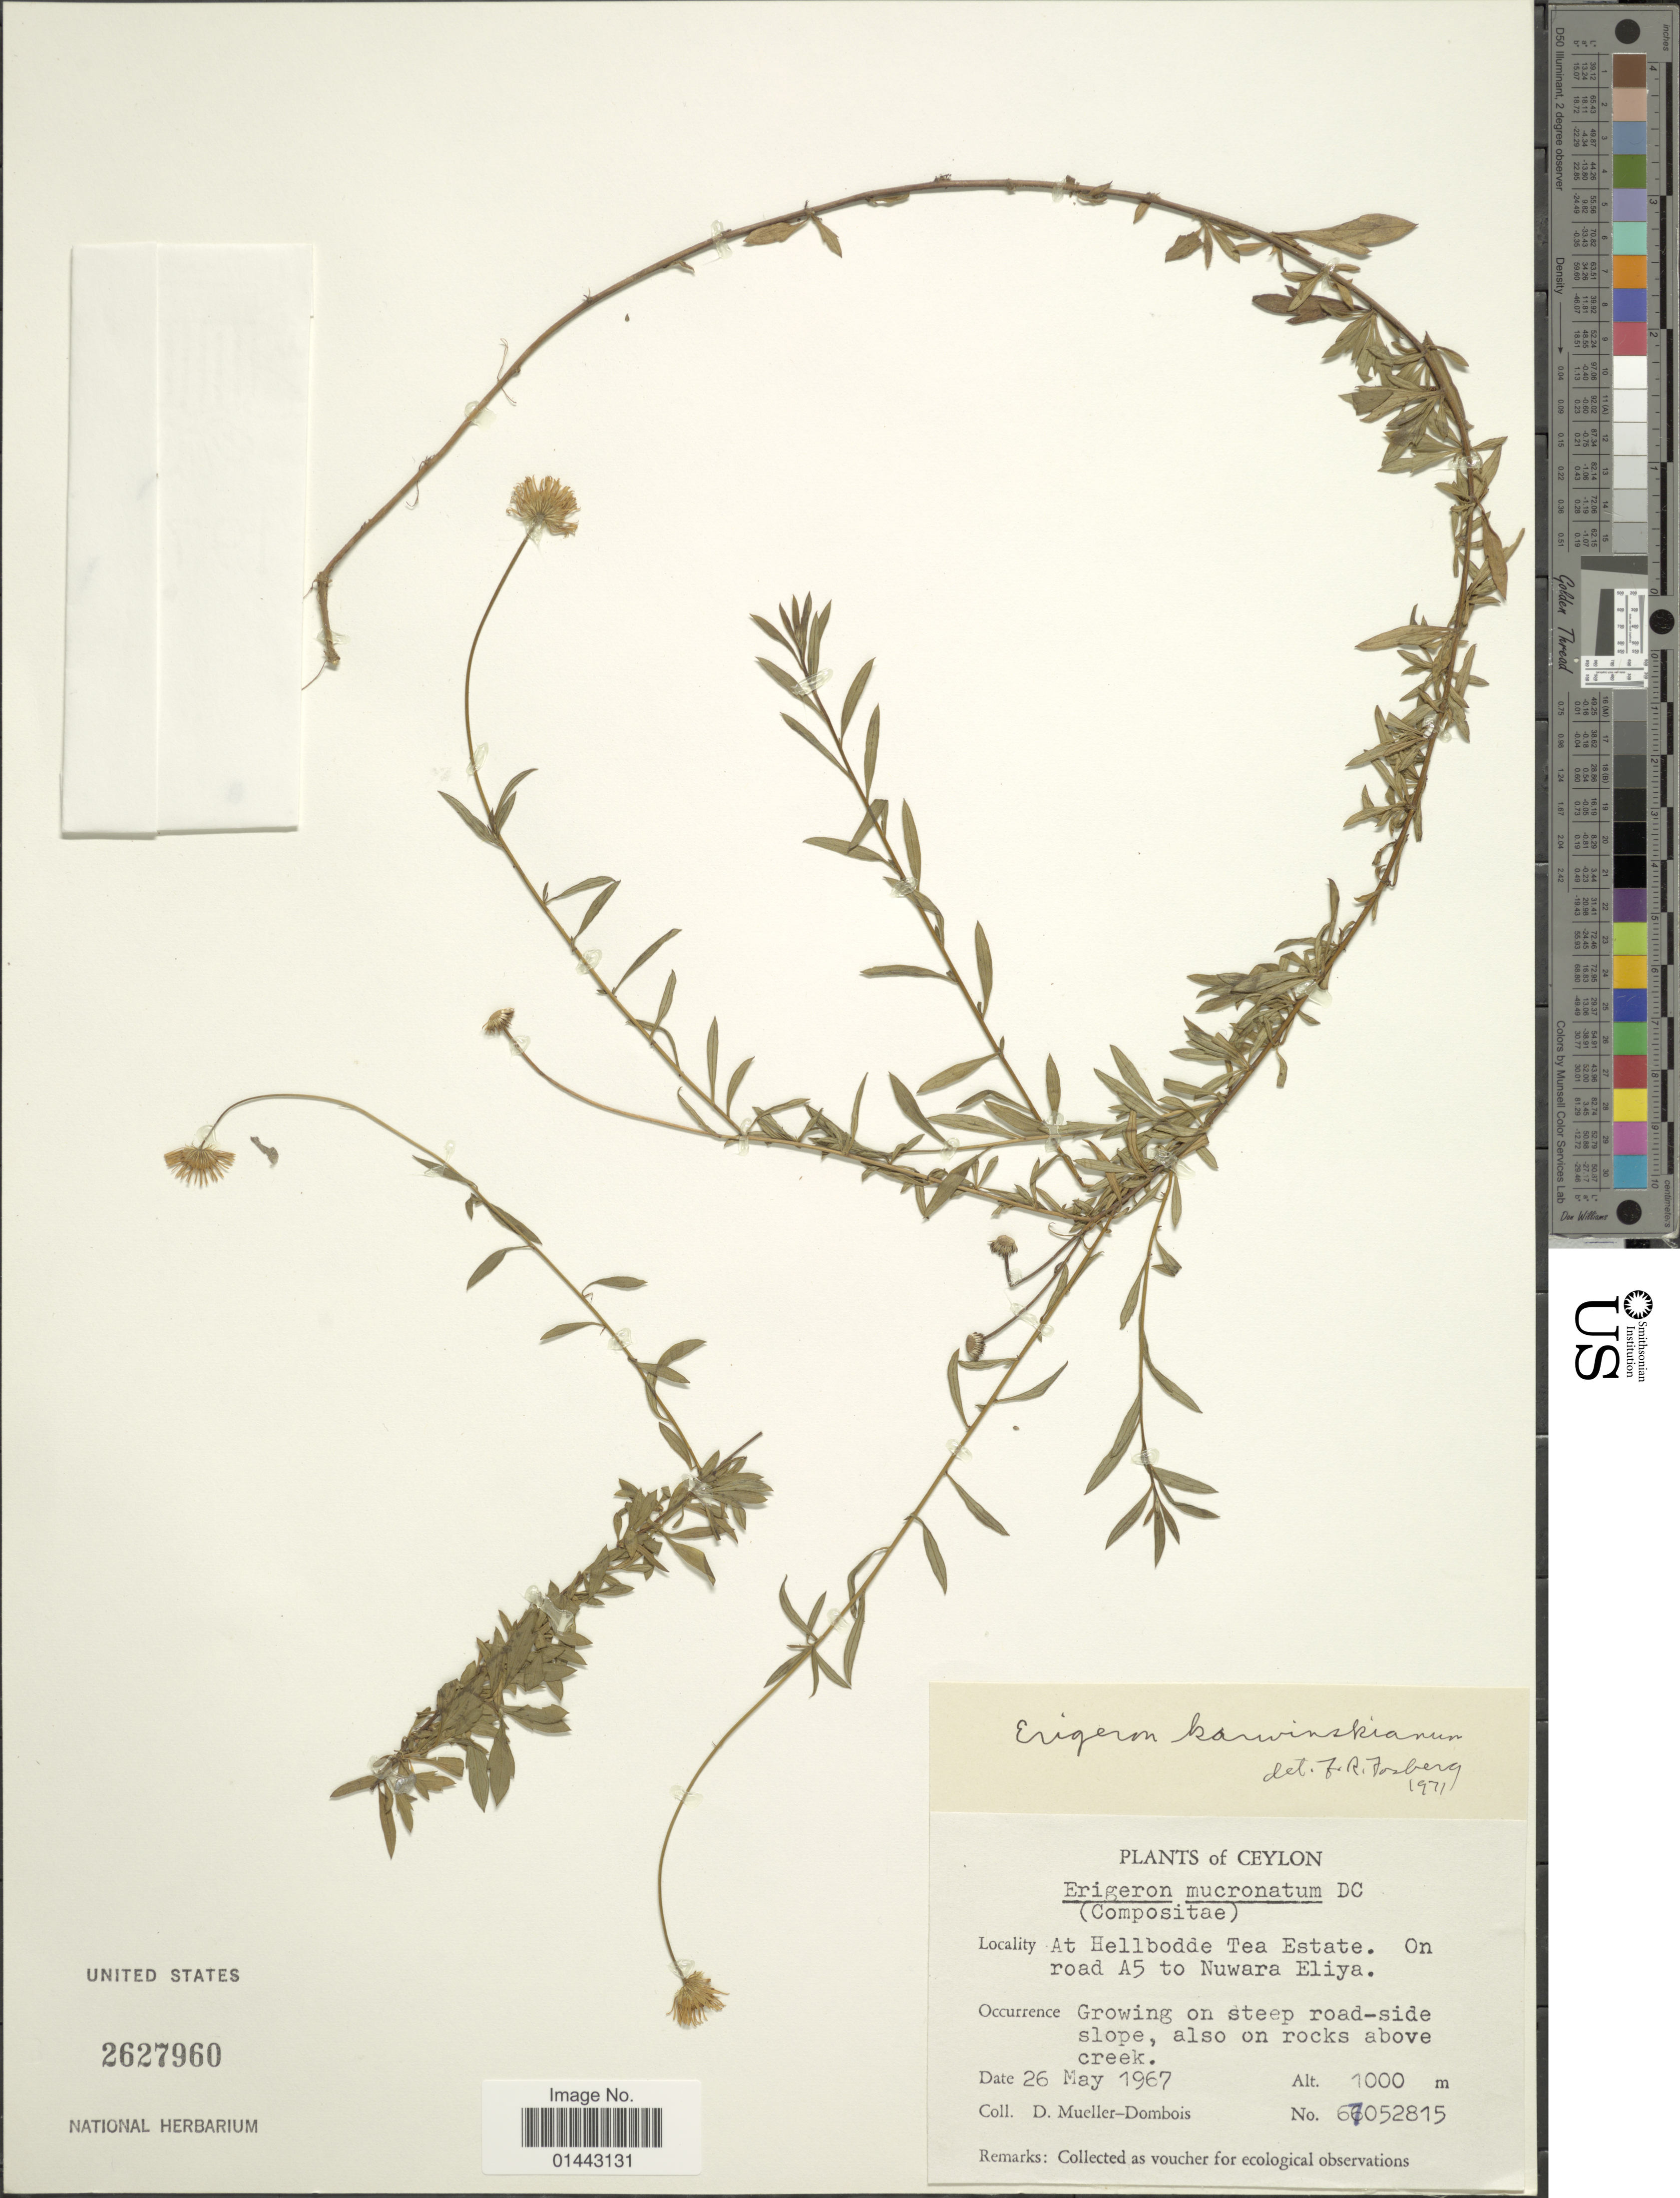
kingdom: Plantae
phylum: Tracheophyta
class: Magnoliopsida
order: Asterales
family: Asteraceae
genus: Erigeron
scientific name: Erigeron karvinskianus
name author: DC.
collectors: D. Mueller-Dombois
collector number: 61052815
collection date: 1967-05-26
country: Sri Lanka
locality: Ceylon, at Hellbodde Tea Estate, on road A5 to Nuwara Eliya, growing on steep road-side slope, also on rocks above creek.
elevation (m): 1000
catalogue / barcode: US 2627960